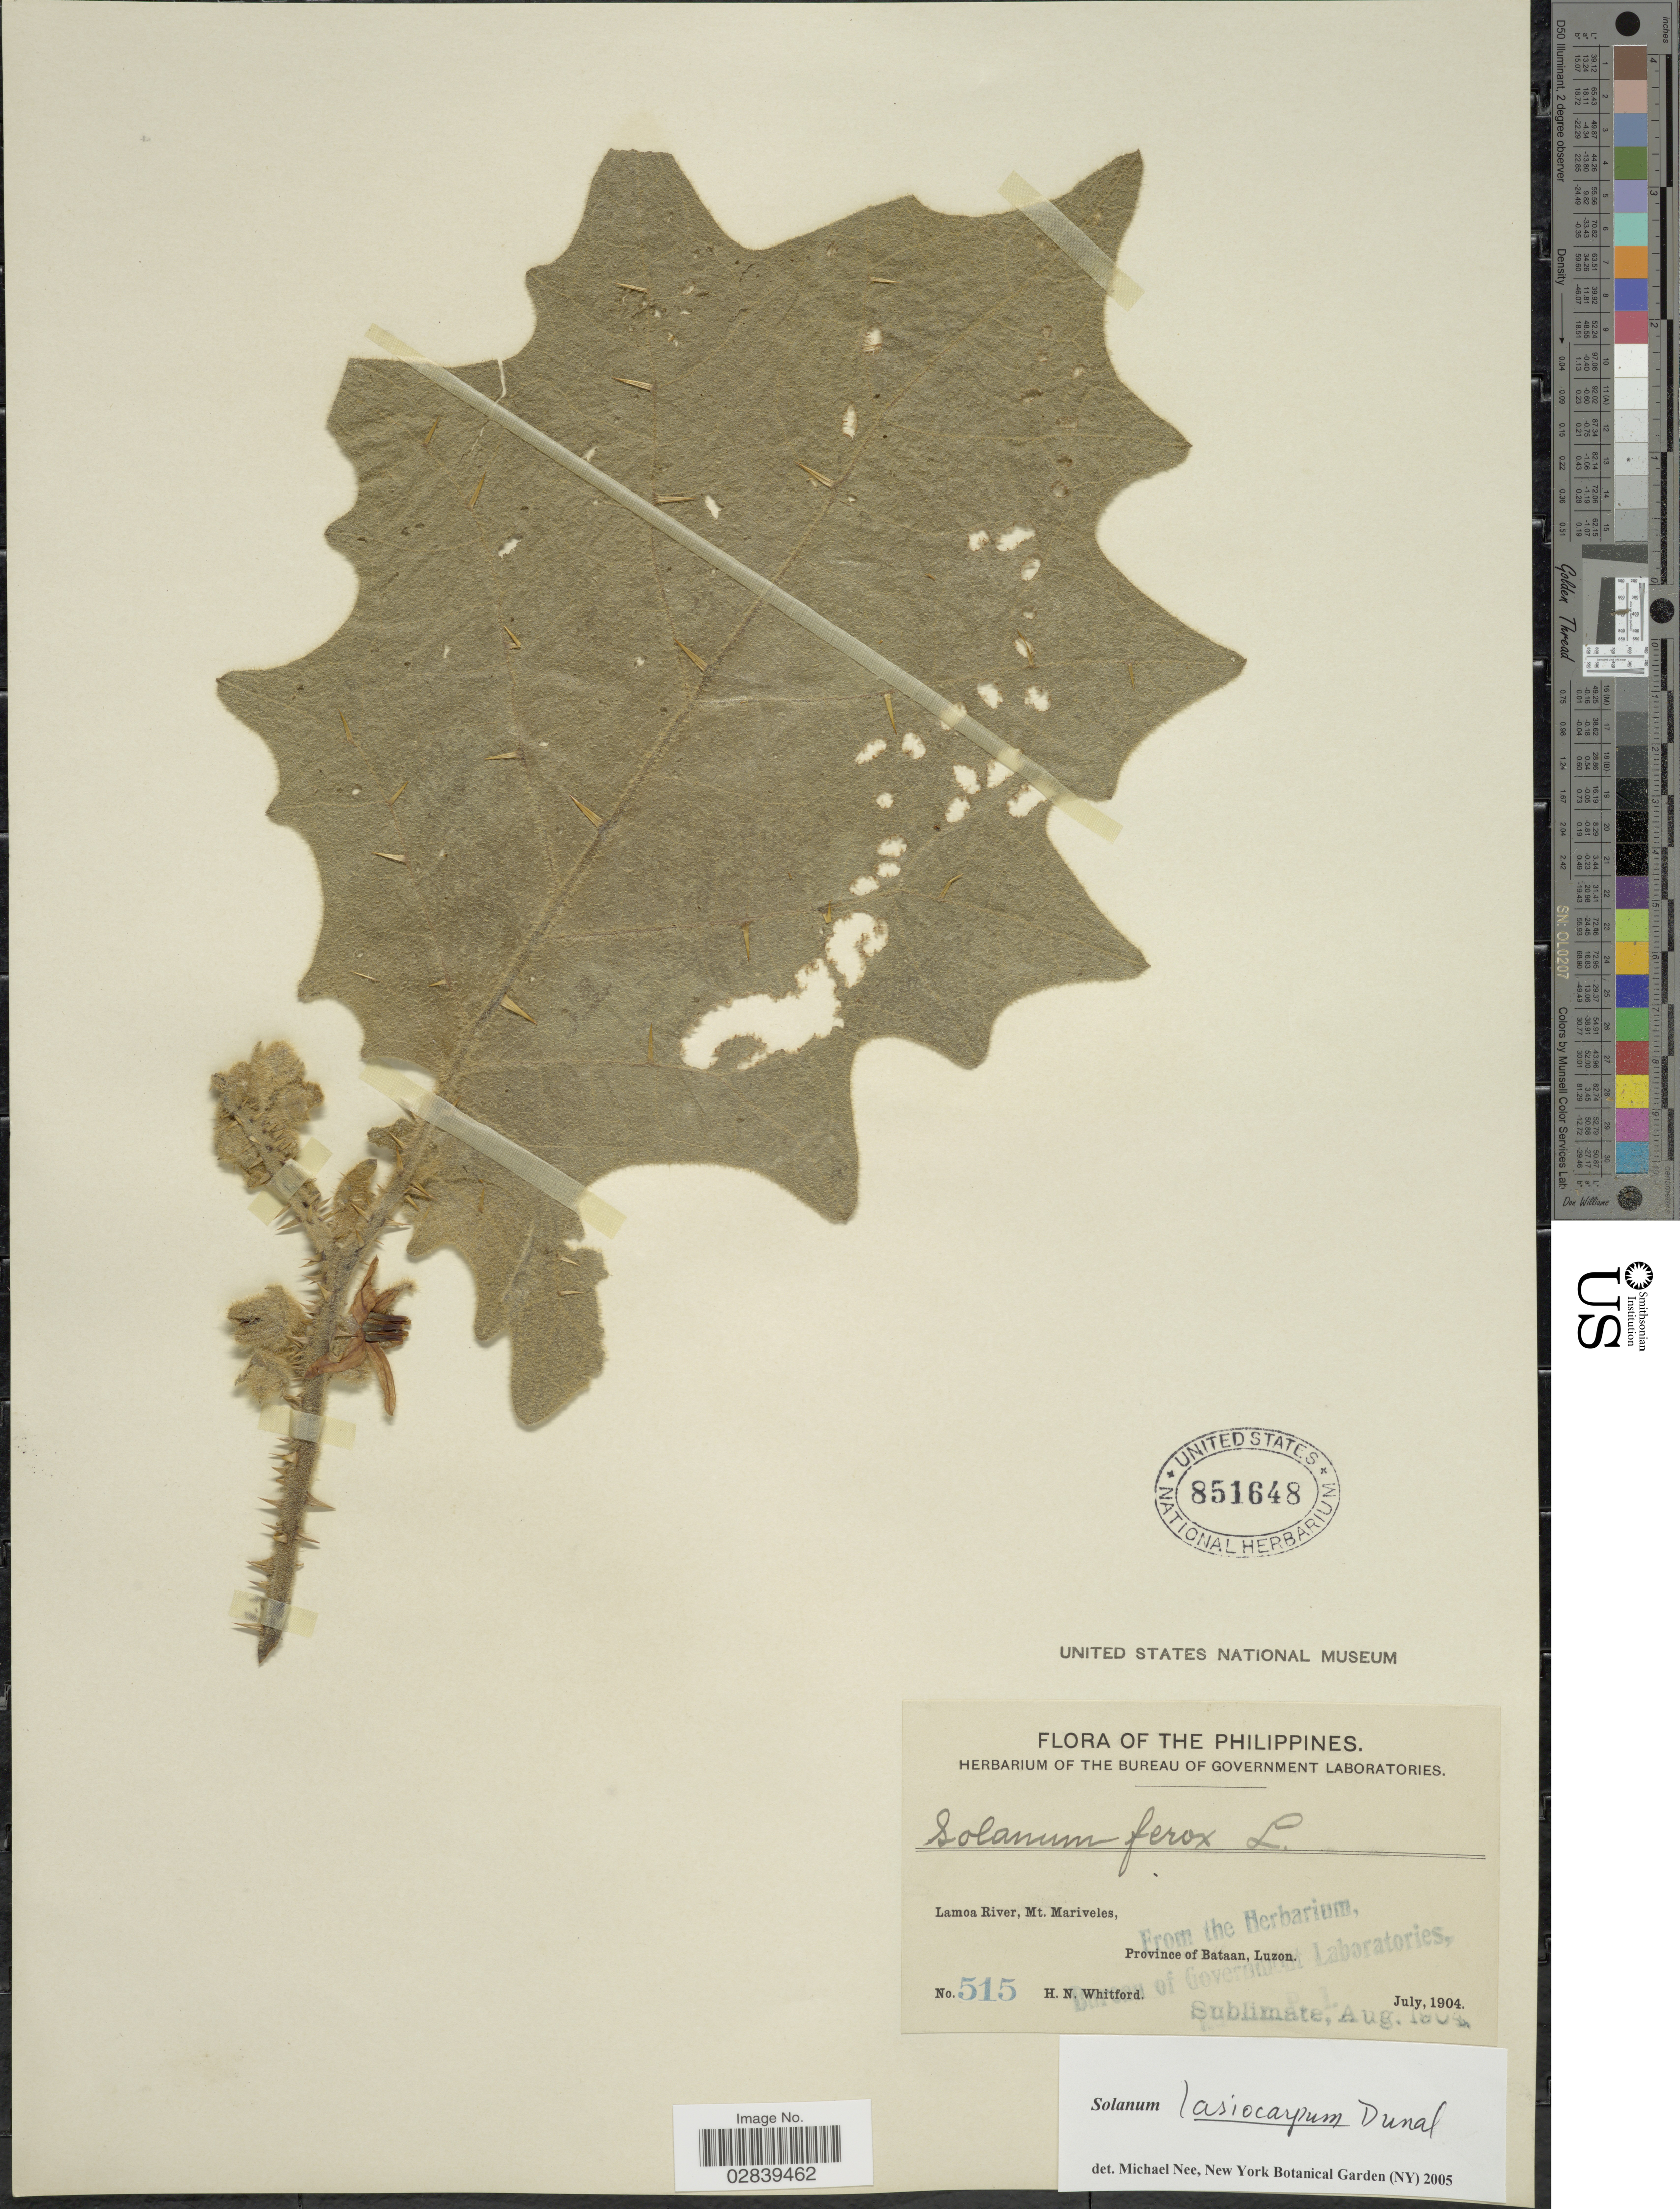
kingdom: Plantae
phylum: Tracheophyta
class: Magnoliopsida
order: Solanales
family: Solanaceae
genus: Solanum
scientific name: Solanum lasiocarpum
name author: Dunal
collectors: H. N. Whitford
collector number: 515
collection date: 1904-07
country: Philippines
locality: Lamoa River, Mt. Mariveles, Province of Bataan, Luzon.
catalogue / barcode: US 851648